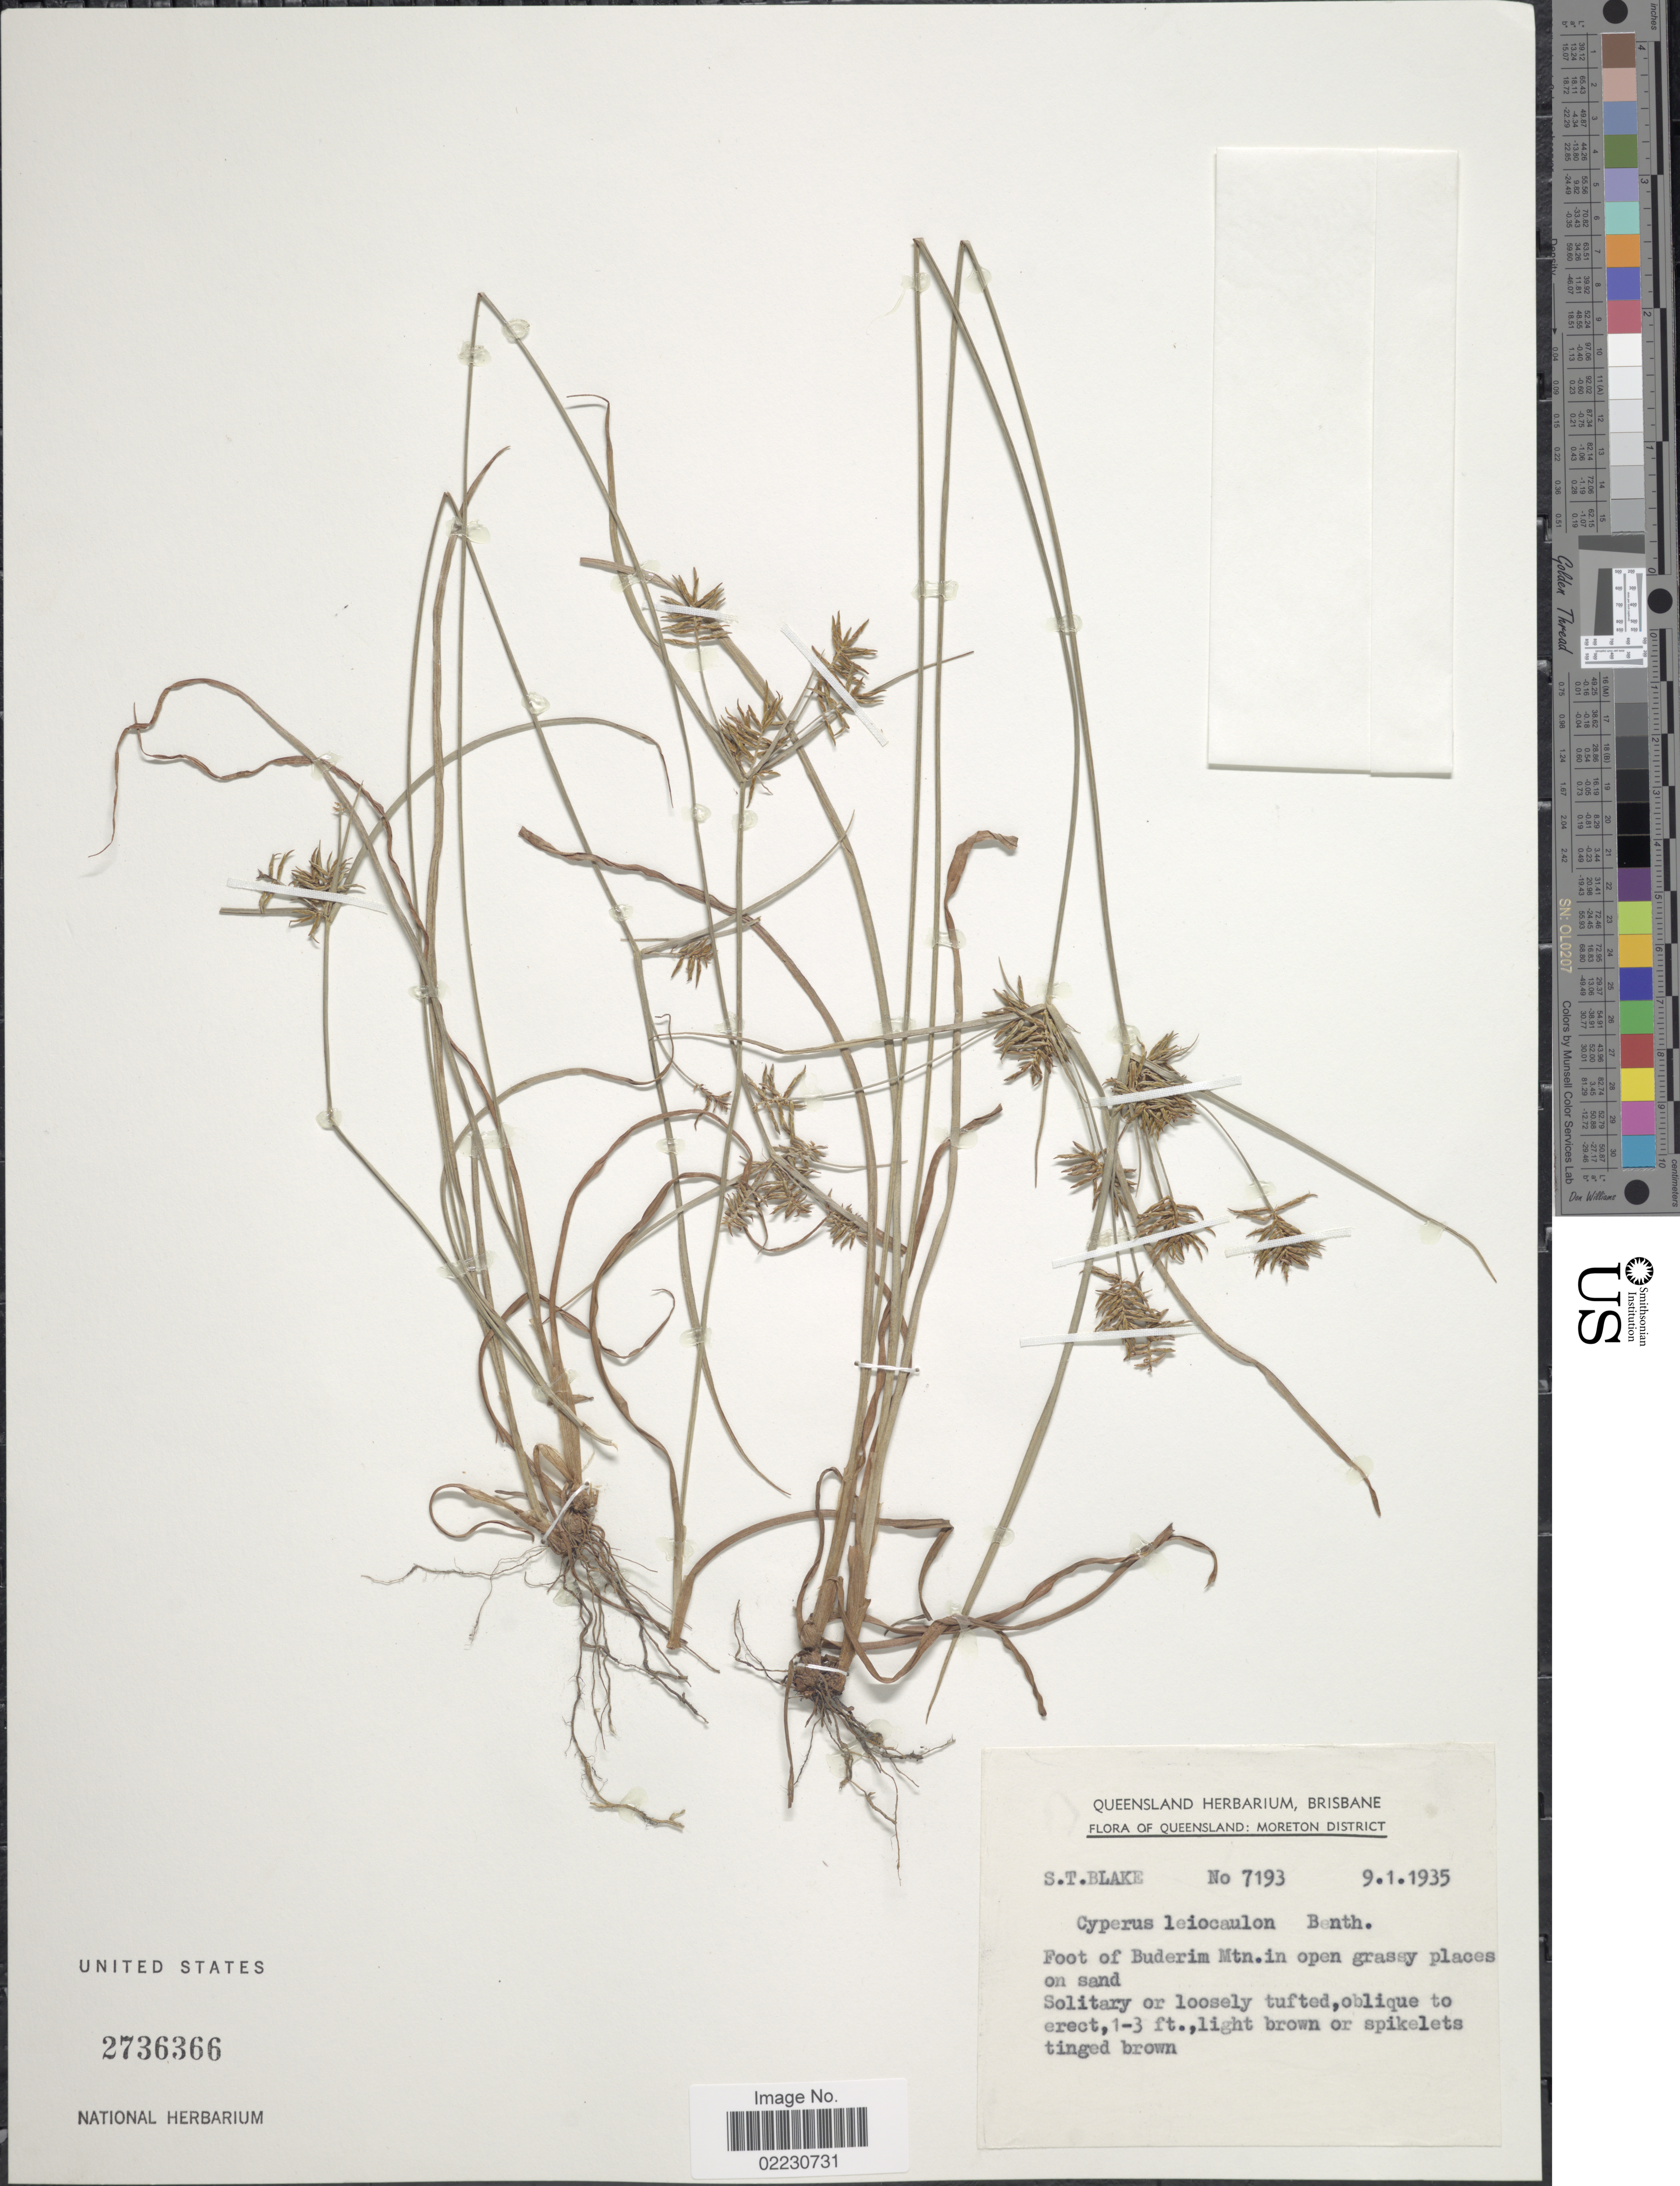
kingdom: Plantae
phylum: Tracheophyta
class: Liliopsida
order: Poales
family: Cyperaceae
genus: Cyperus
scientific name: Cyperus leiocaulon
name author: Benth.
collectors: S. T. Blake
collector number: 7193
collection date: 1935-01-09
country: Australia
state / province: Queensland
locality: Moreton District. Foot of Buderim Mtn.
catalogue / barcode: US 2736366